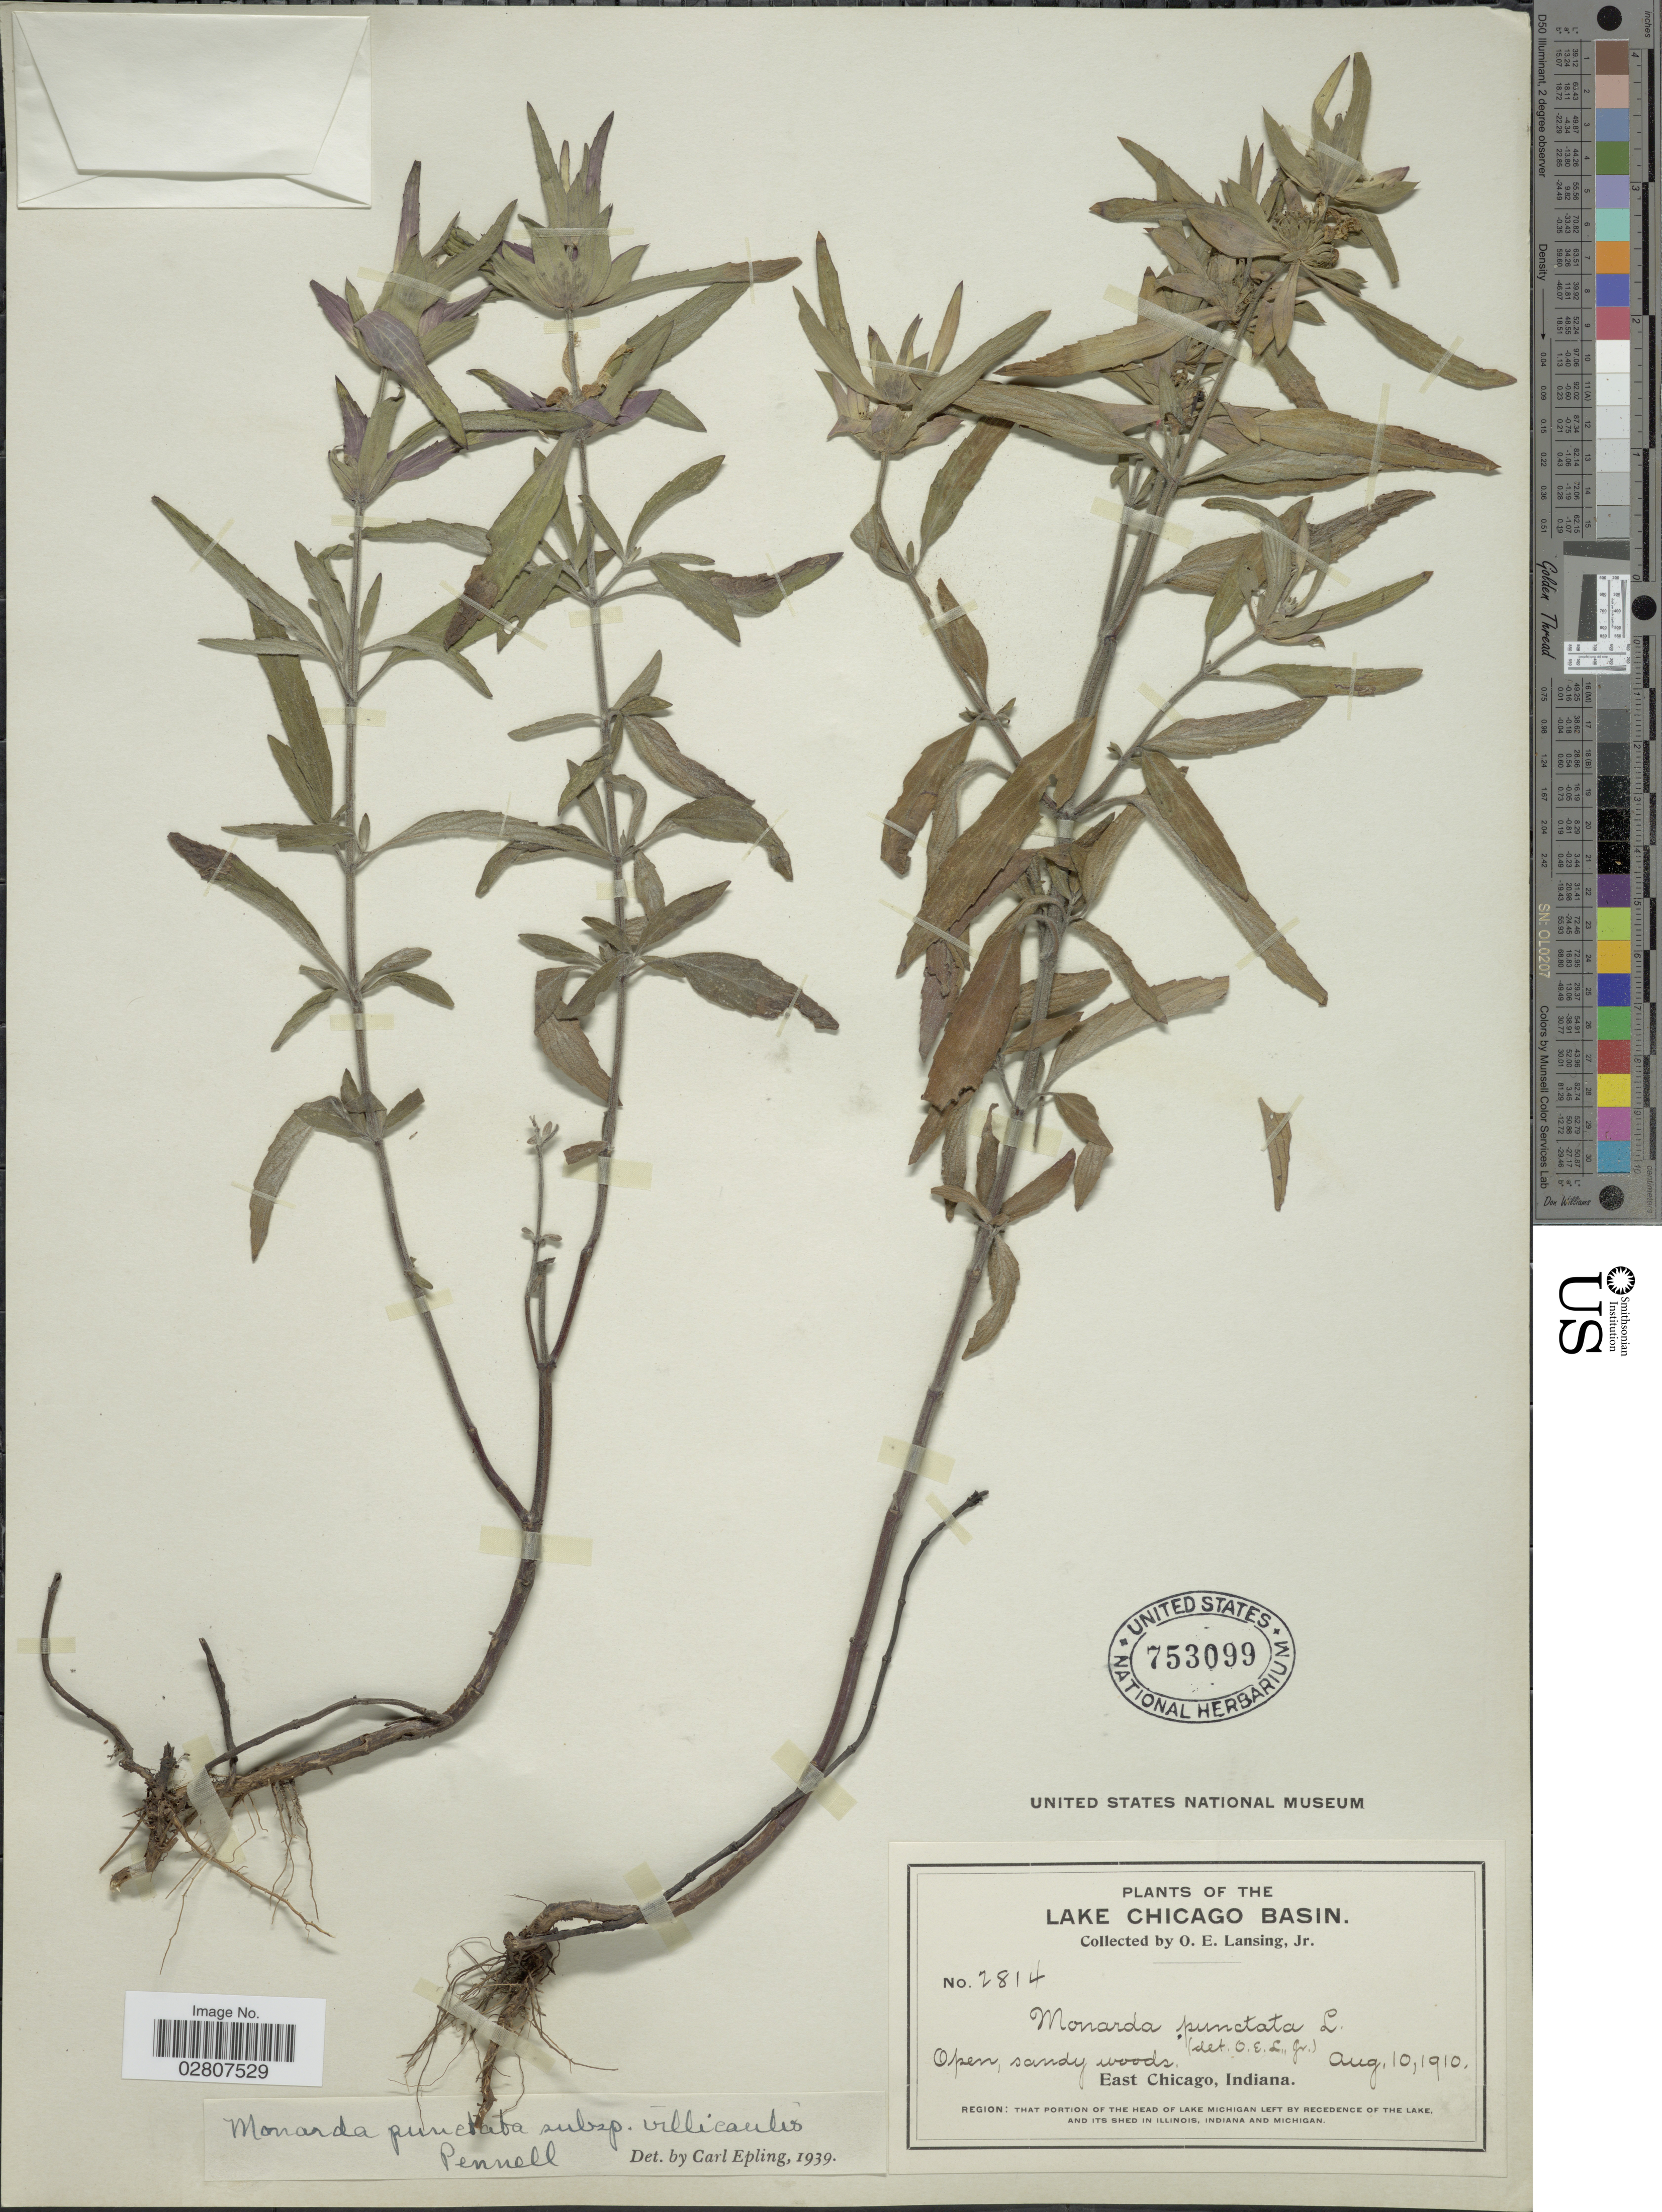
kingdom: Plantae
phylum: Tracheophyta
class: Magnoliopsida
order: Lamiales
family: Lamiaceae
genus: Monarda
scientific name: Monarda punctata var. villicaulis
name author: (Pennell) Shinners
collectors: O. Lansing Jr.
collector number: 2814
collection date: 1910-08-10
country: United States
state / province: Indiana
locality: Lake Chicago Basin. Open, sandy woods. East Chicago, Indiana.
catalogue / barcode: US 753099